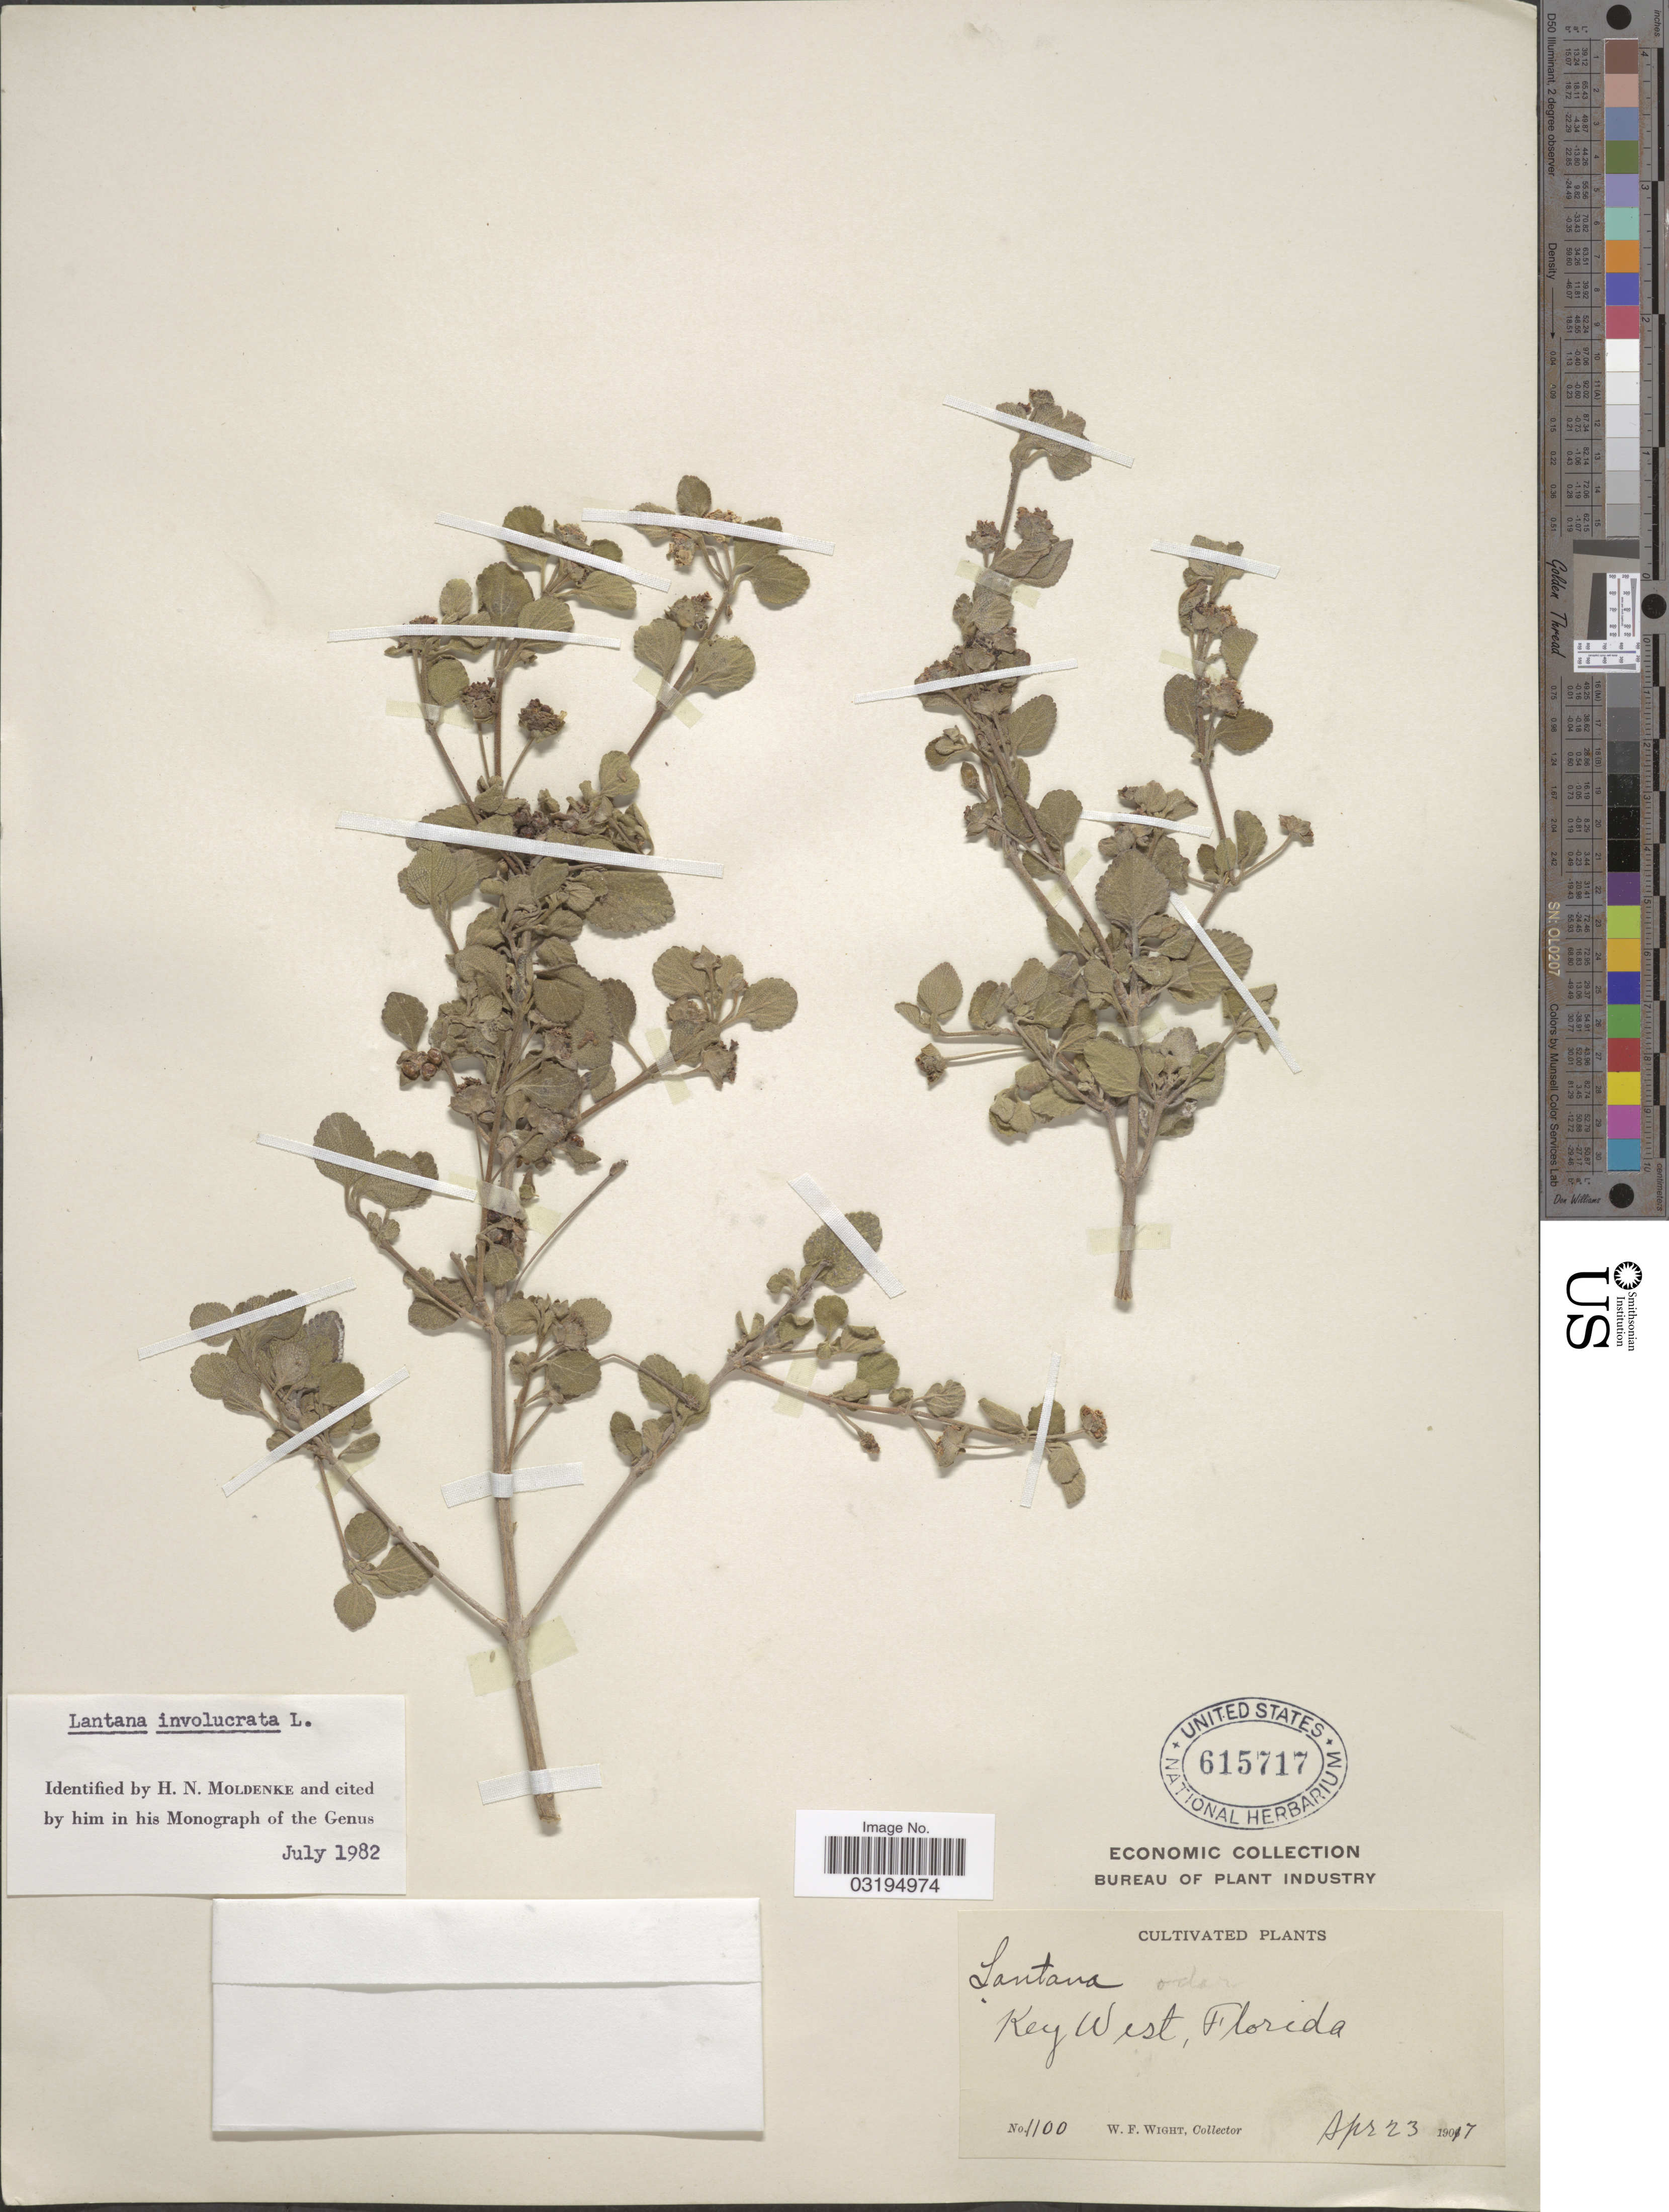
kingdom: Plantae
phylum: Tracheophyta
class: Magnoliopsida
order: Lamiales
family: Verbenaceae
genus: Lantana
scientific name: Lantana involucrata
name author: L.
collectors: W. Wight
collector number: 1100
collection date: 1907-04-23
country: United States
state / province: Florida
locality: Key West.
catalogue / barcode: US 615717